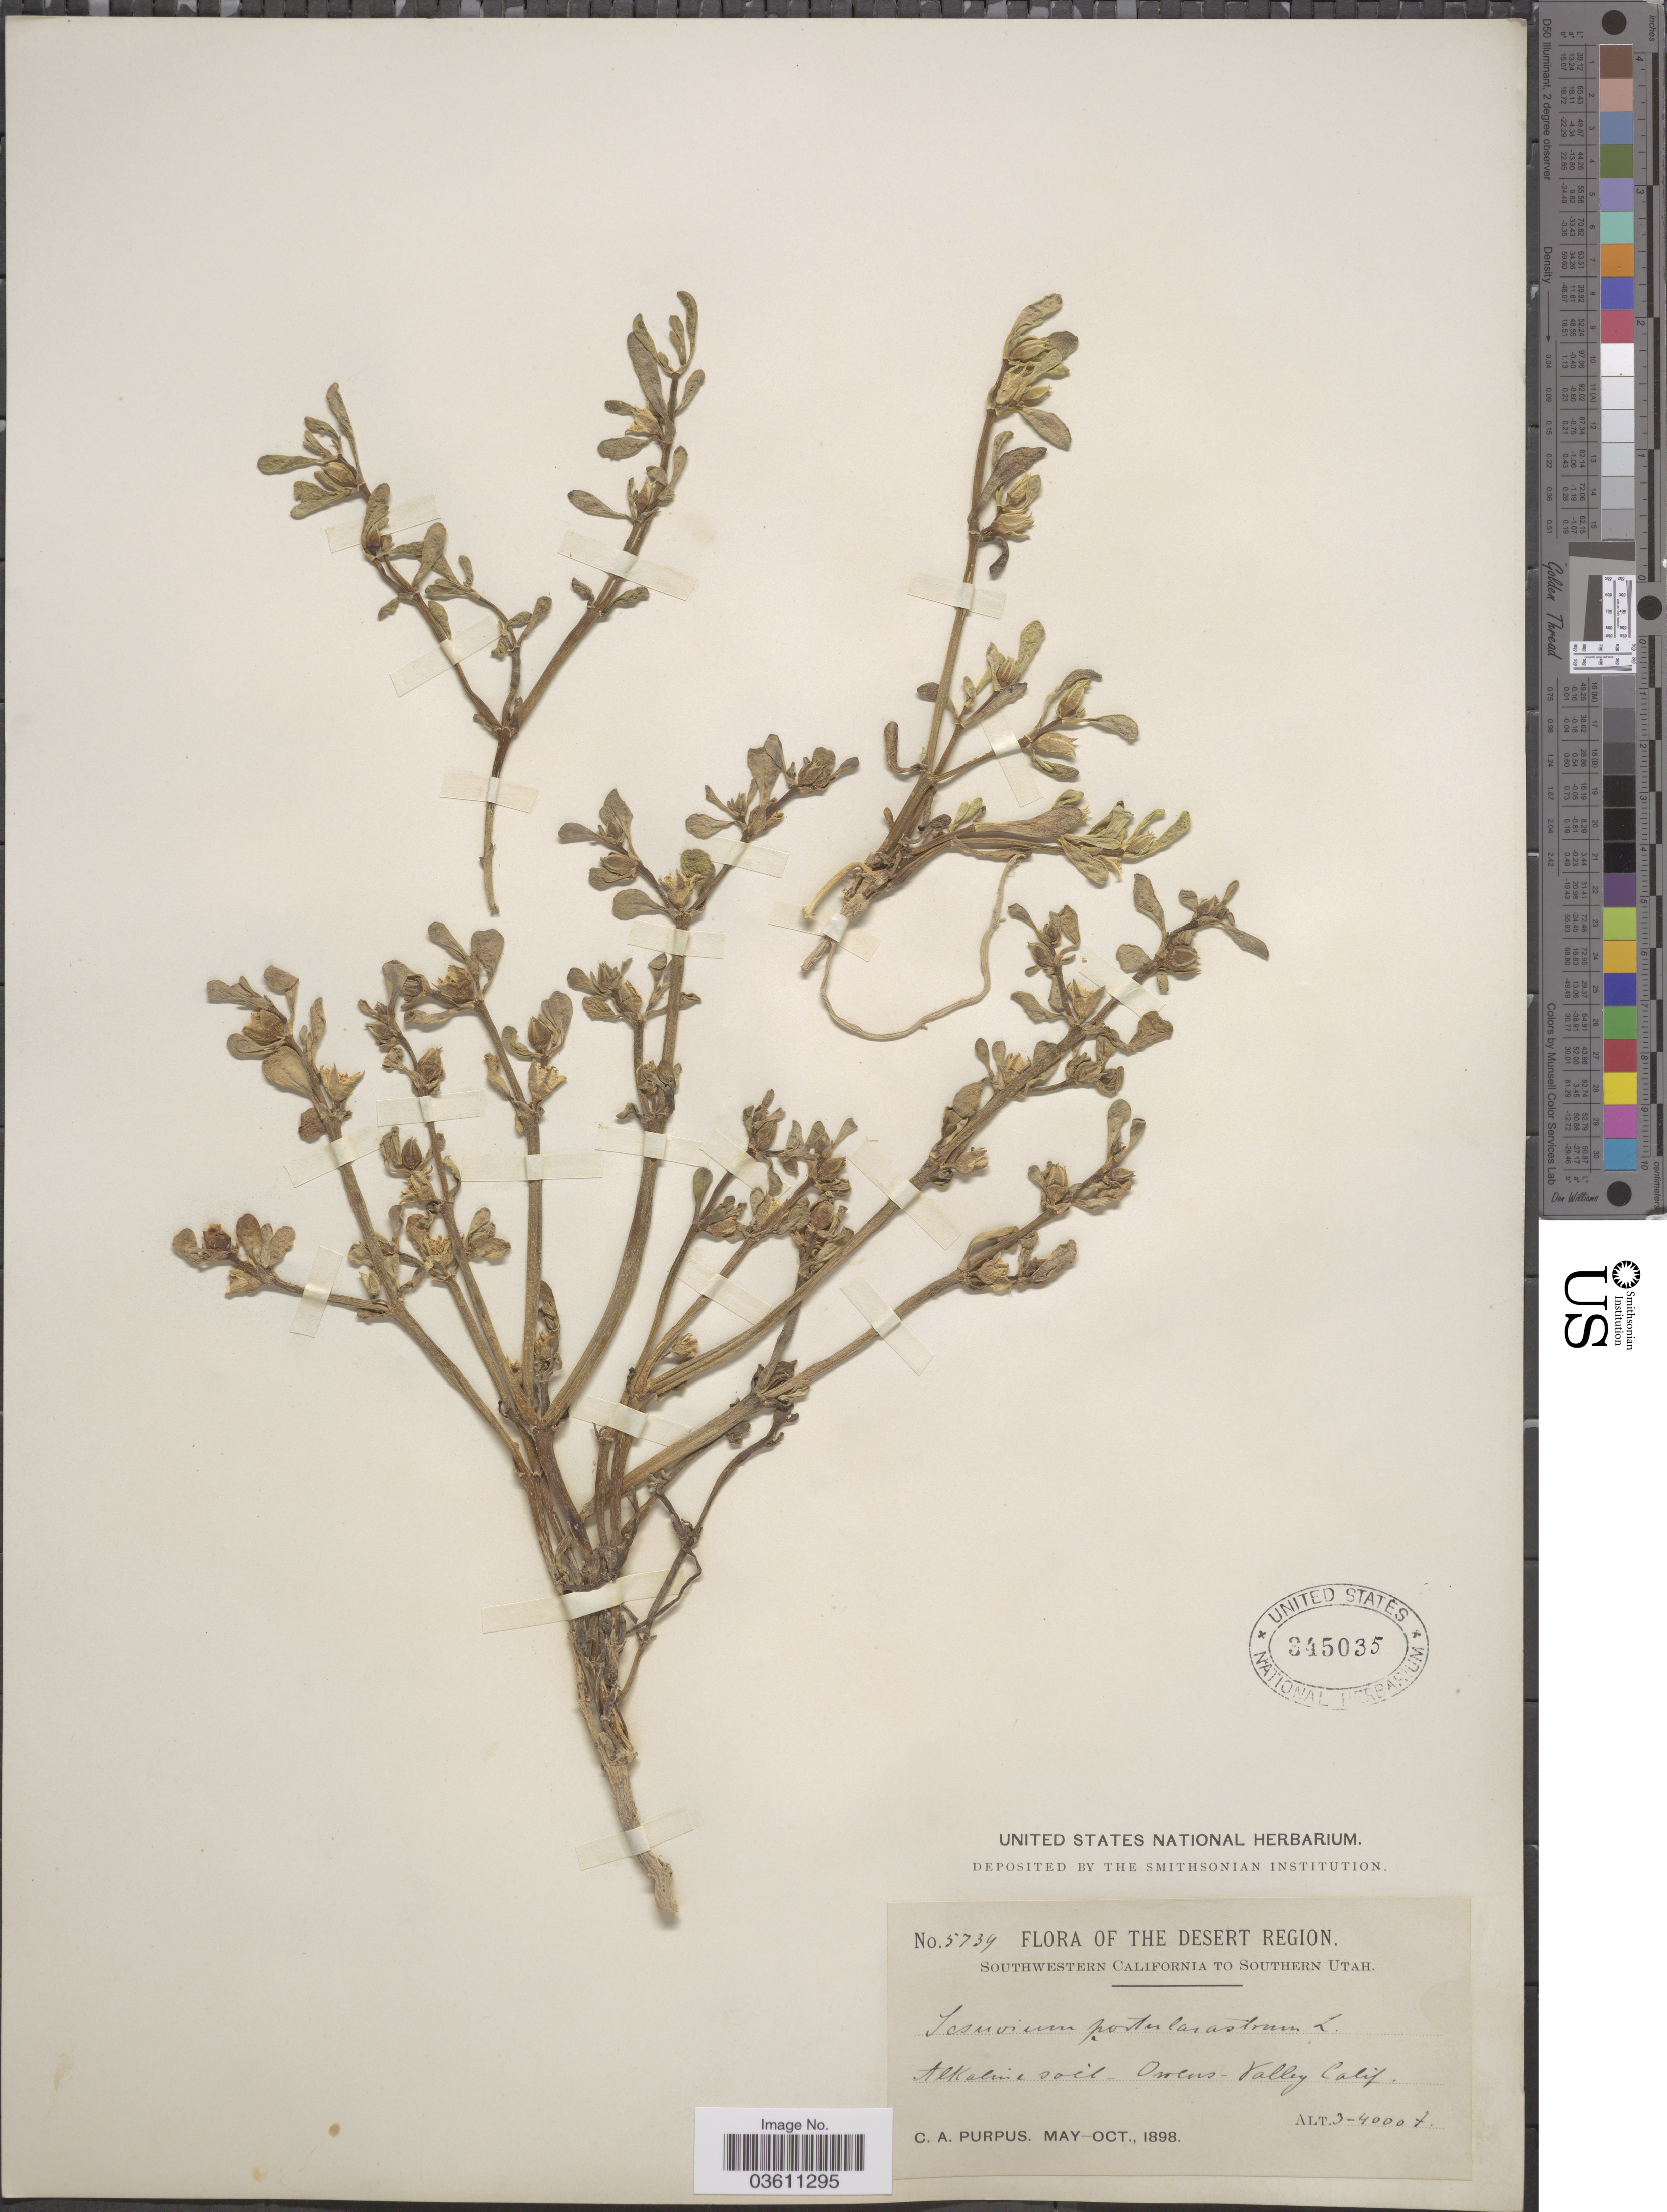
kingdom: Plantae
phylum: Tracheophyta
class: Magnoliopsida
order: Caryophyllales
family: Aizoaceae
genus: Sesuvium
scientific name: Sesuvium revolutifolium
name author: Ortega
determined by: Strong, Mark T., (BOT), Smithsonian Institution - National Museum of Natural History (UNITED STATES)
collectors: C. A. Purpus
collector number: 5739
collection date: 1898-05/1898-10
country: United States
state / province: California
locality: Desert Region. Owens - Valley.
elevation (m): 914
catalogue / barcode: US 345035